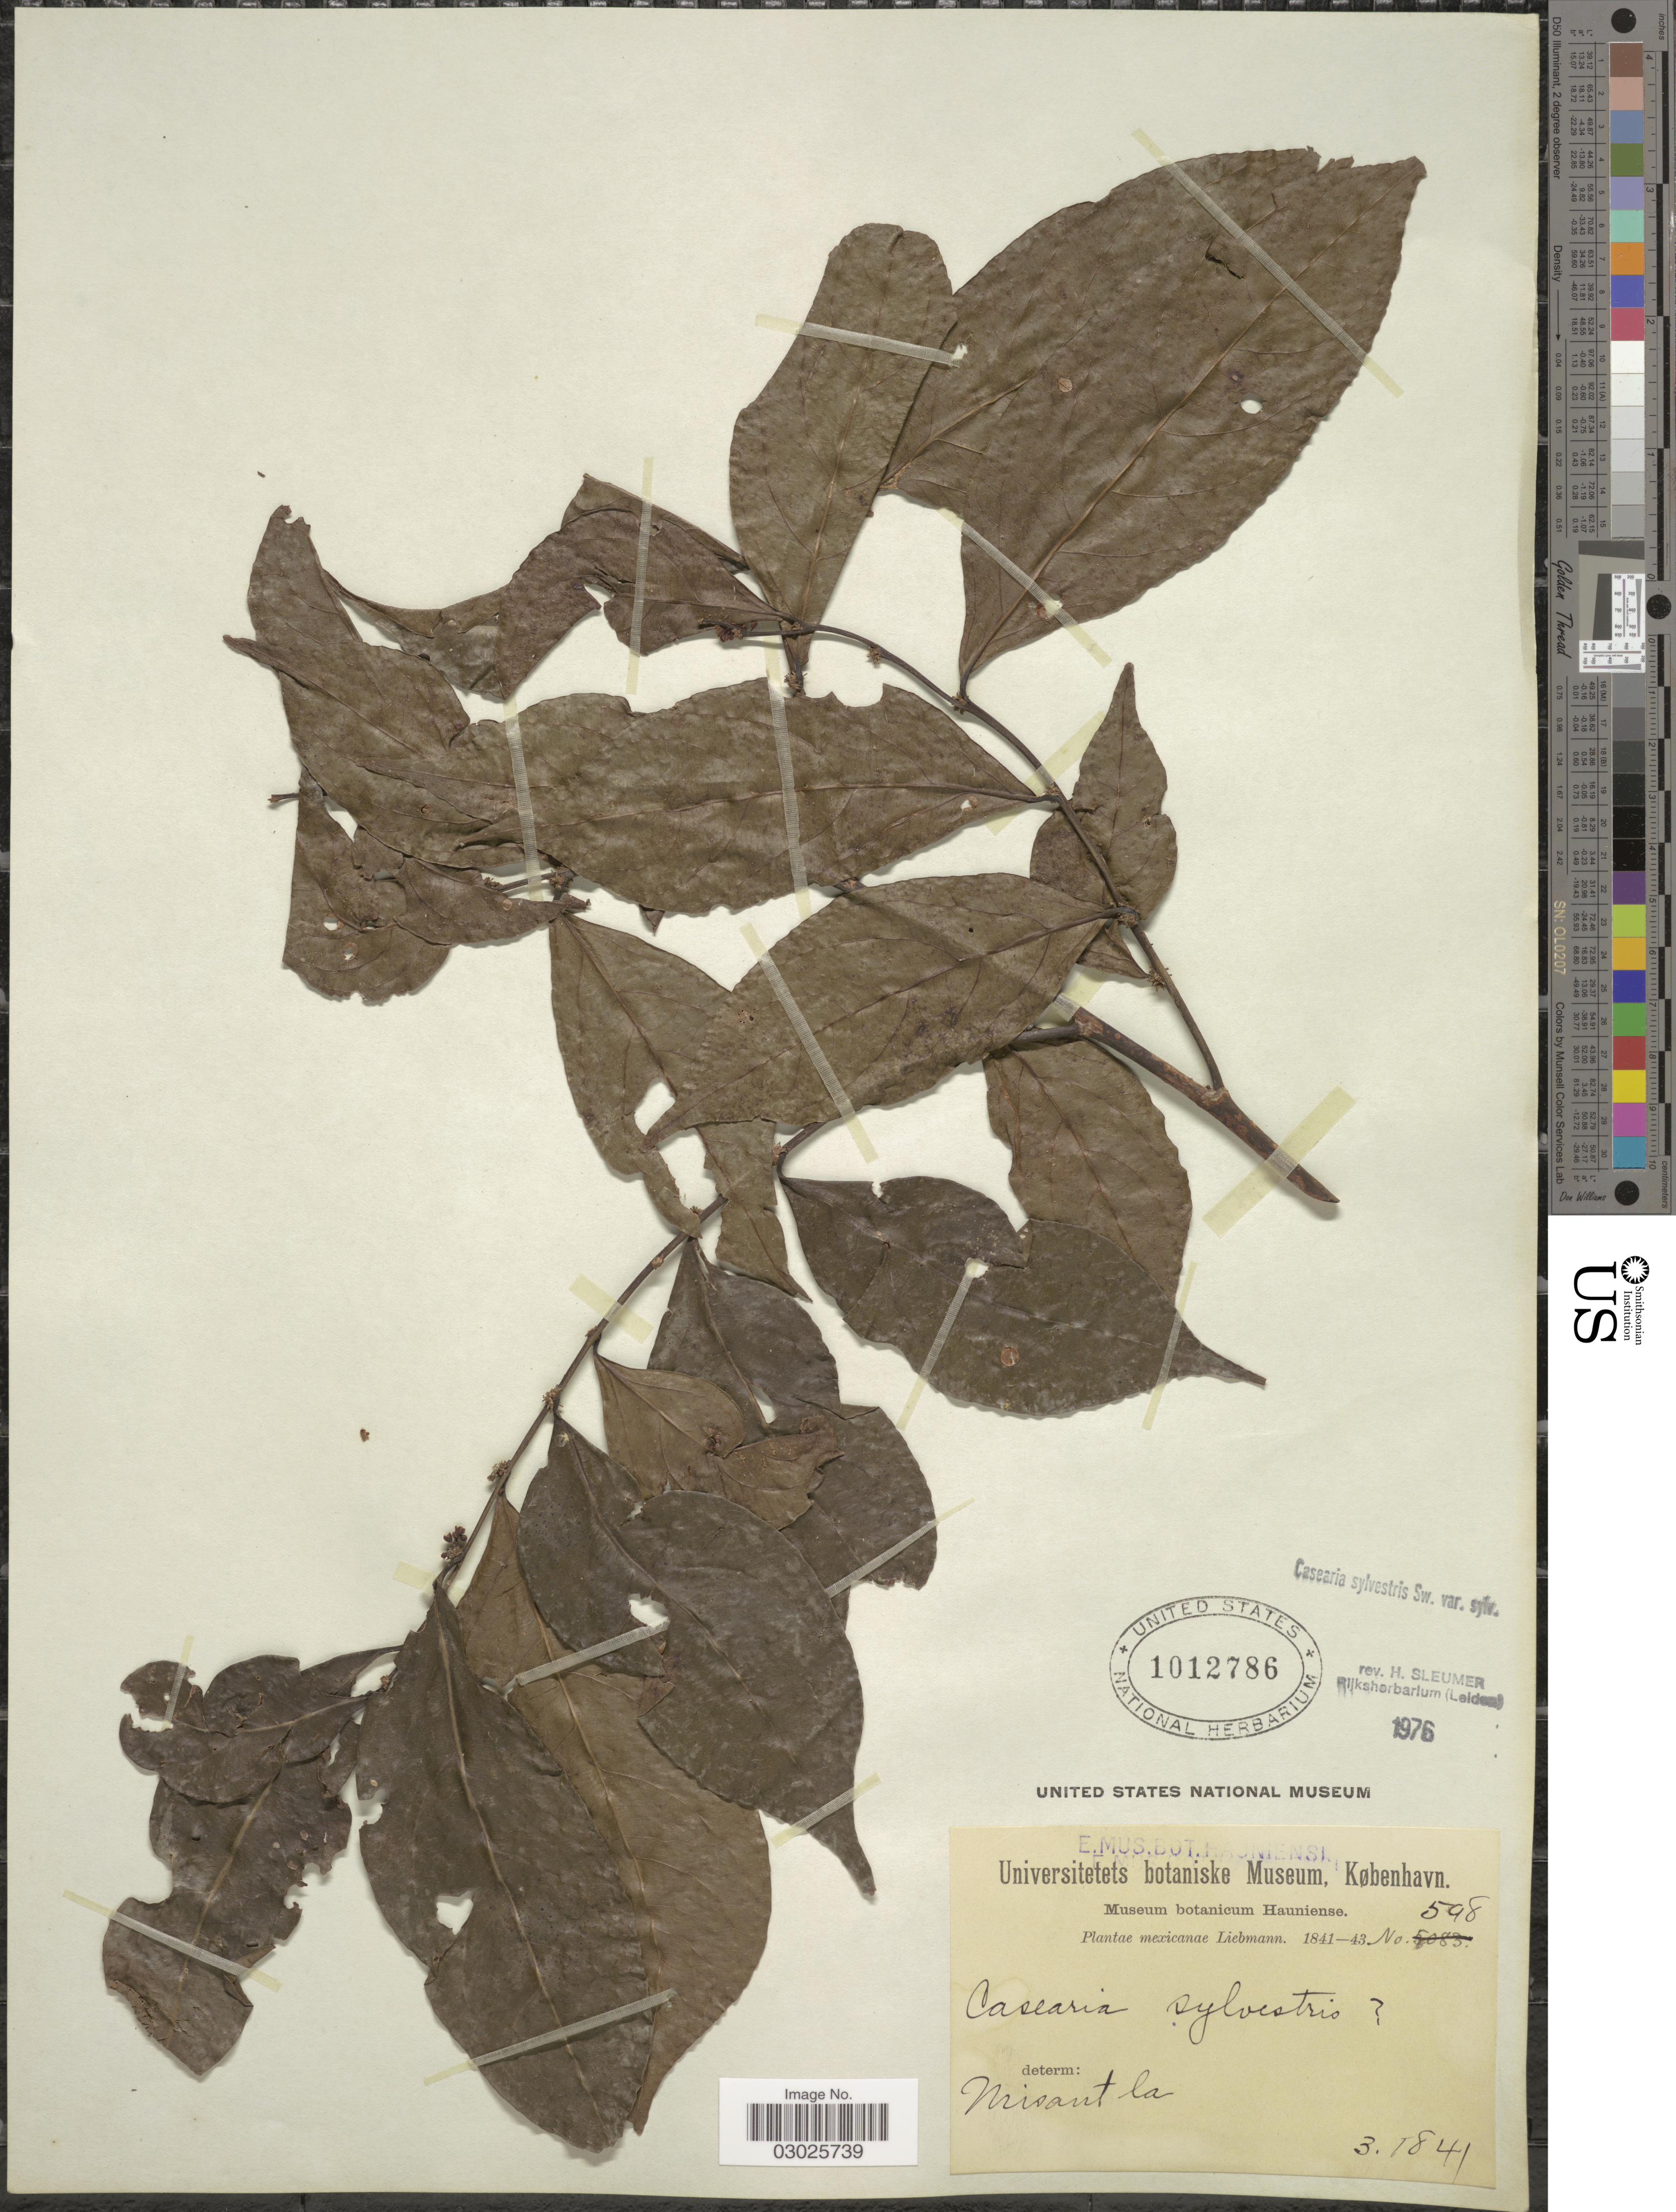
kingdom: Plantae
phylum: Tracheophyta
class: Magnoliopsida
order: Malpighiales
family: Salicaceae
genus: Casearia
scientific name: Casearia sylvestris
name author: Sw.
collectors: Liebmann, --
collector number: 598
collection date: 1841-03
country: Mexico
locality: Misantla.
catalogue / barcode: US 1012786